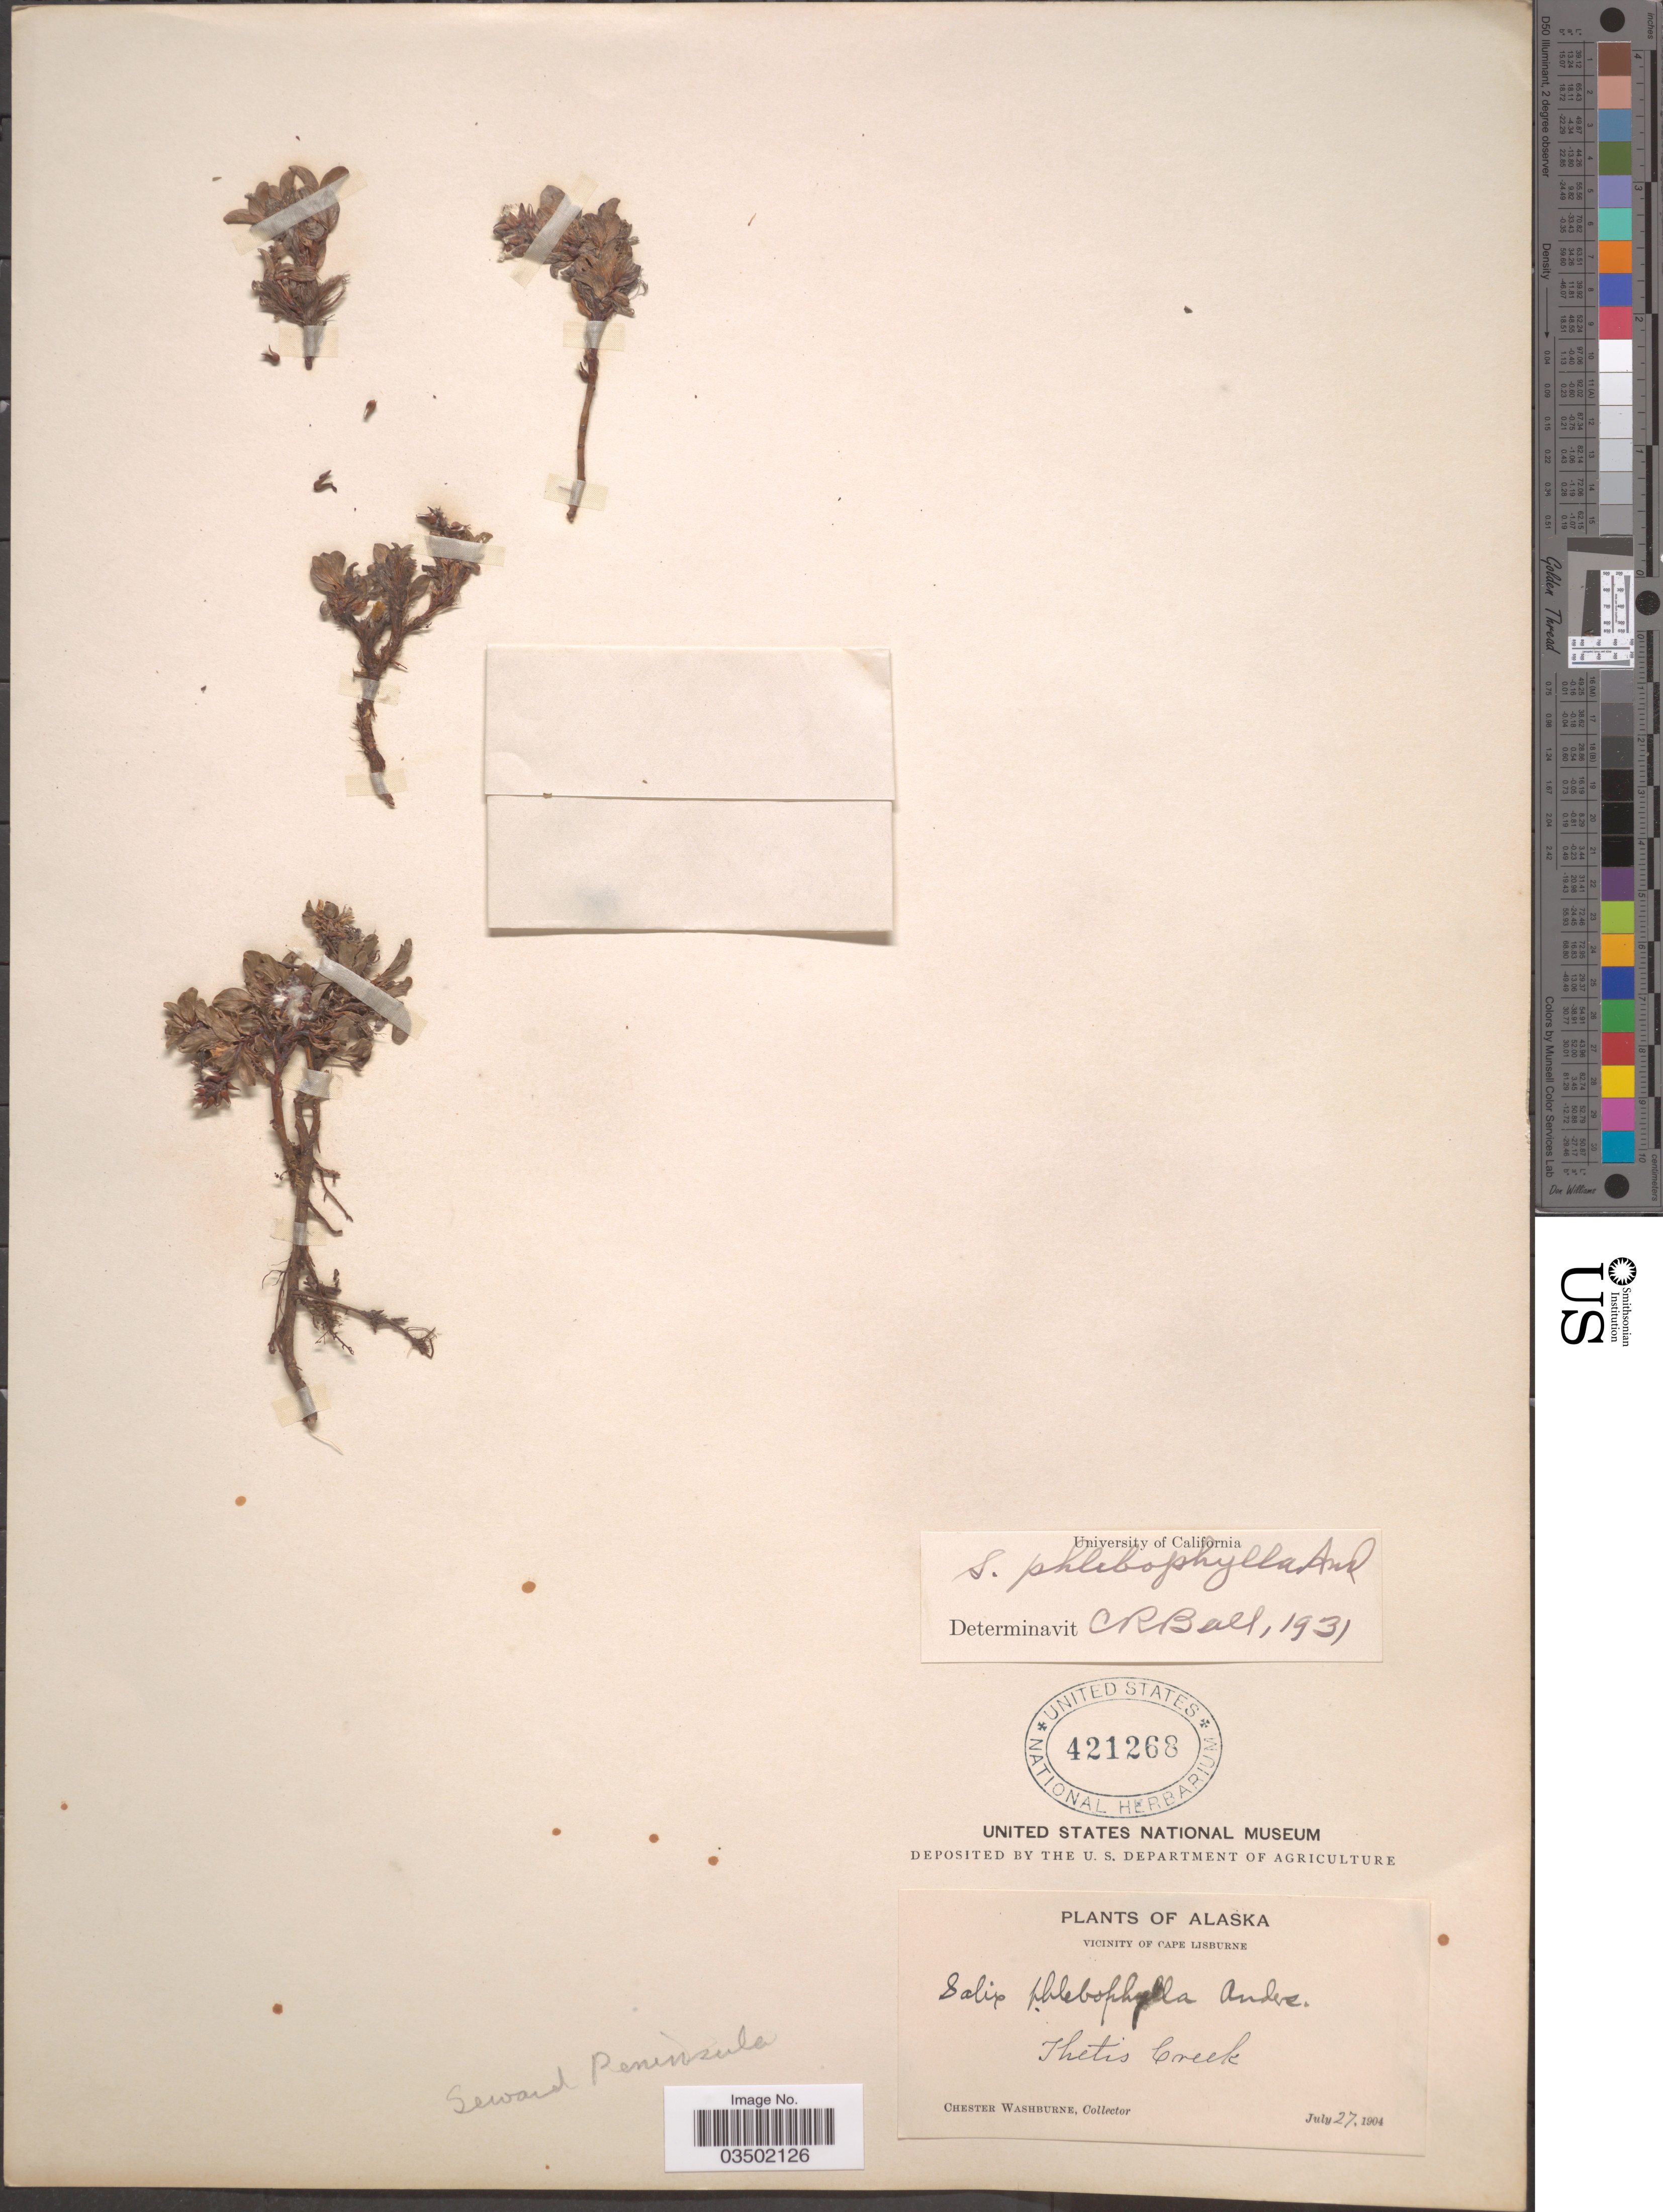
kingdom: Plantae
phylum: Tracheophyta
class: Magnoliopsida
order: Malpighiales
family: Salicaceae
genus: Salix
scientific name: Salix phlebophylla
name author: Andersson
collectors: C. Washburne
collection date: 1904-07-27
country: United States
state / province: Alaska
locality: Vicinity of Cape Lisburne. Thetis Creek.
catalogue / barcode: US 421268